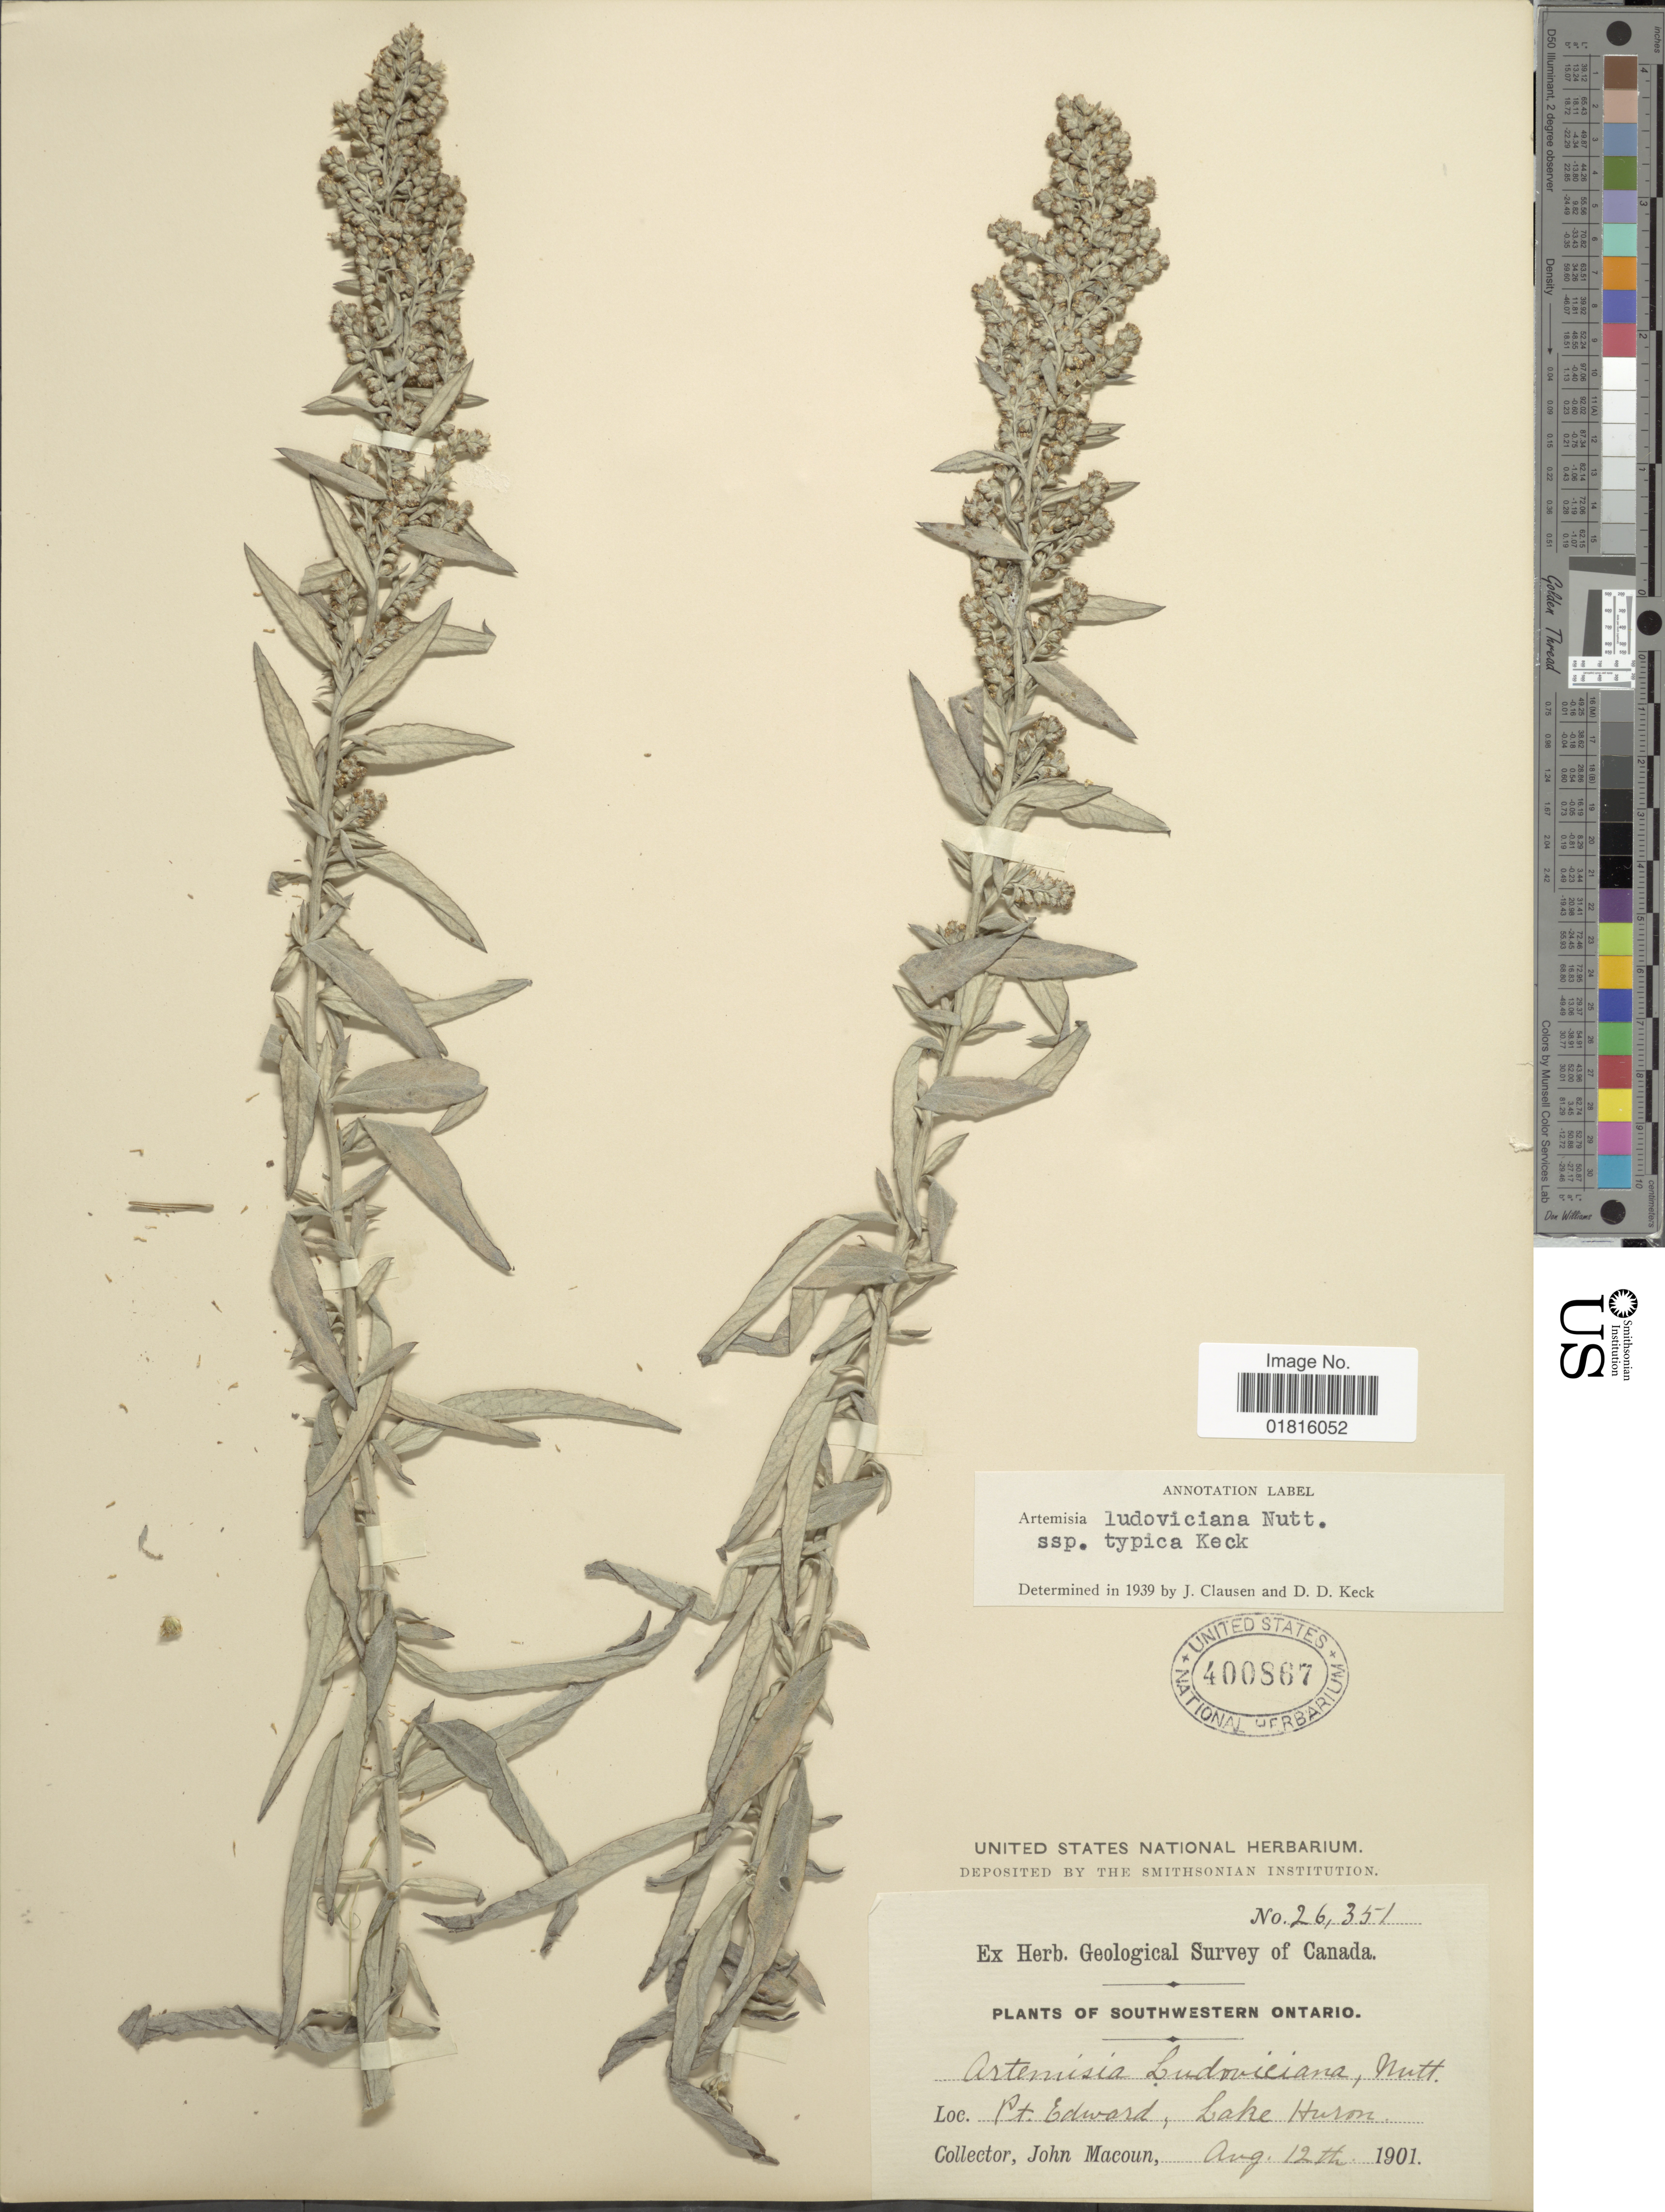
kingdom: Plantae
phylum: Tracheophyta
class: Magnoliopsida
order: Asterales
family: Asteraceae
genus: Artemisia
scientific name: Artemisia ludoviciana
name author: Nutt.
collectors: J. Macoun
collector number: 26351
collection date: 1901-08-12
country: Canada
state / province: Ontario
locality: Southwestern Ontario, Pt. Edward, Lake Huron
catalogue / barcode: US 400867